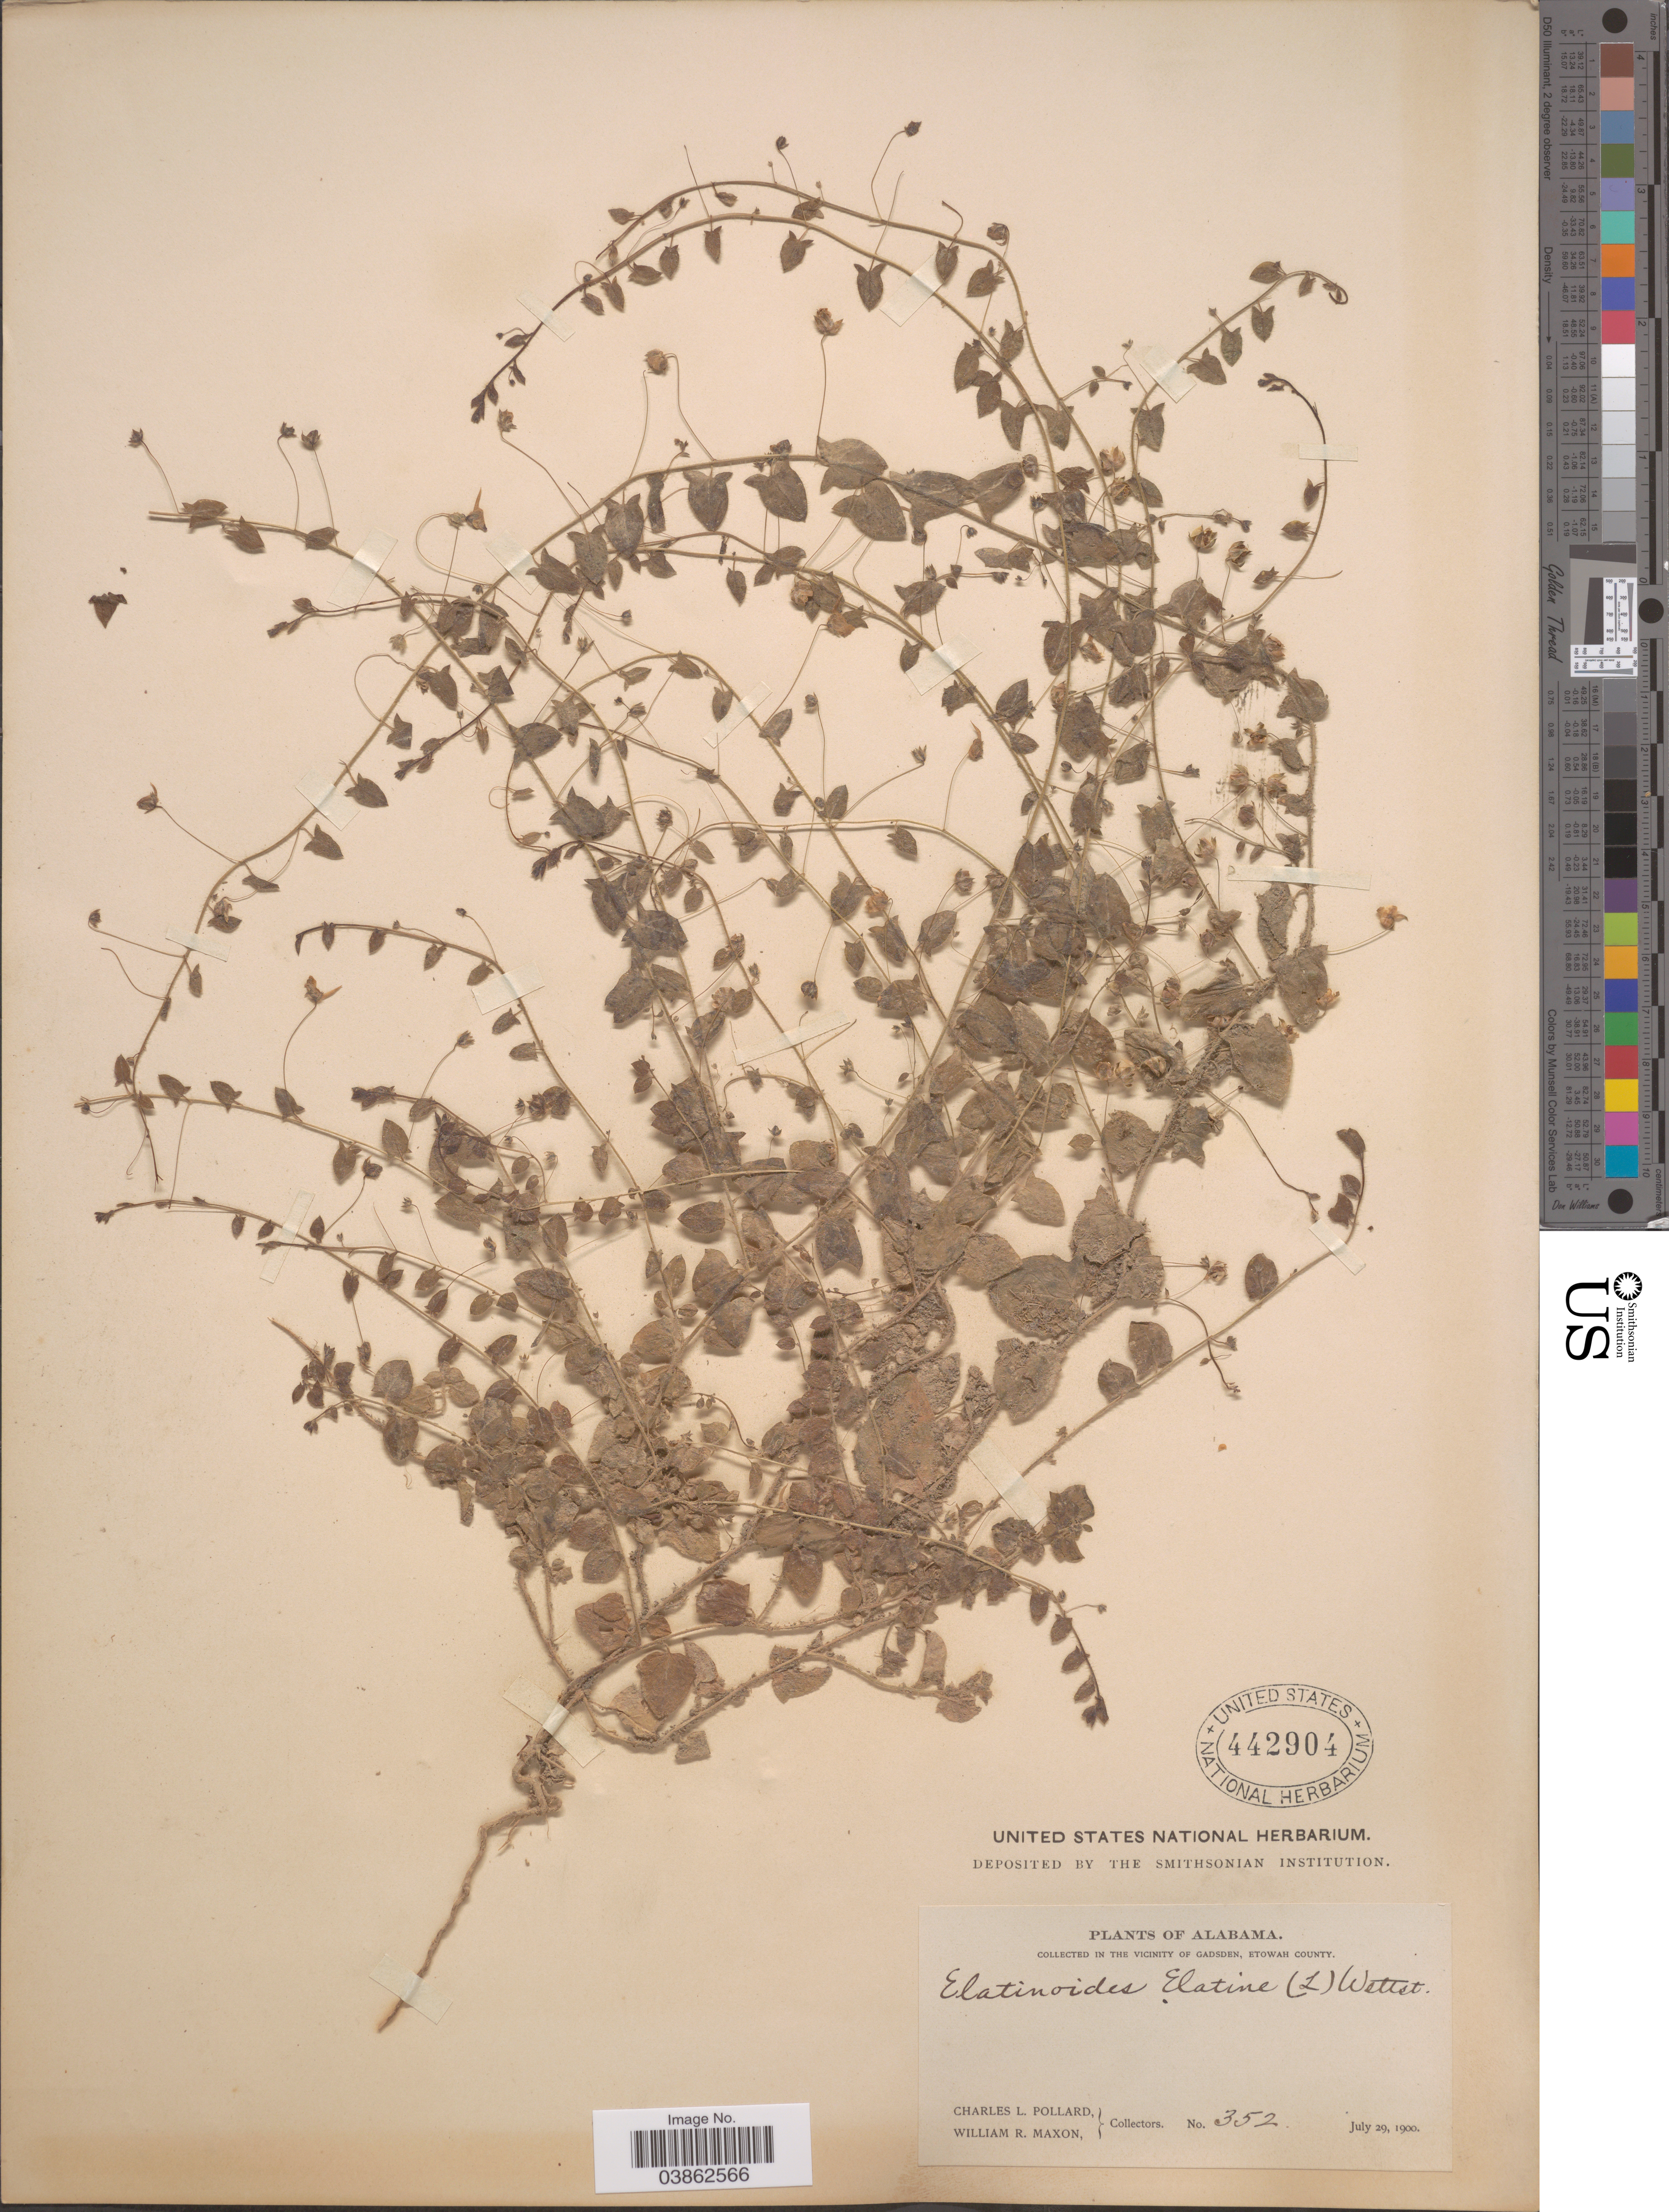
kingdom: Plantae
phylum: Tracheophyta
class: Magnoliopsida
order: Lamiales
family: Plantaginaceae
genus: Kickxia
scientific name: Kickxia elatine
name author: (L.) Dumort.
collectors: C. L. Pollard & W. R. Maxon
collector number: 352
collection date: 1900-07-29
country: United States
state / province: Alabama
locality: In the Vicinity of Gadsden, Etowah County.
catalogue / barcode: US 442904